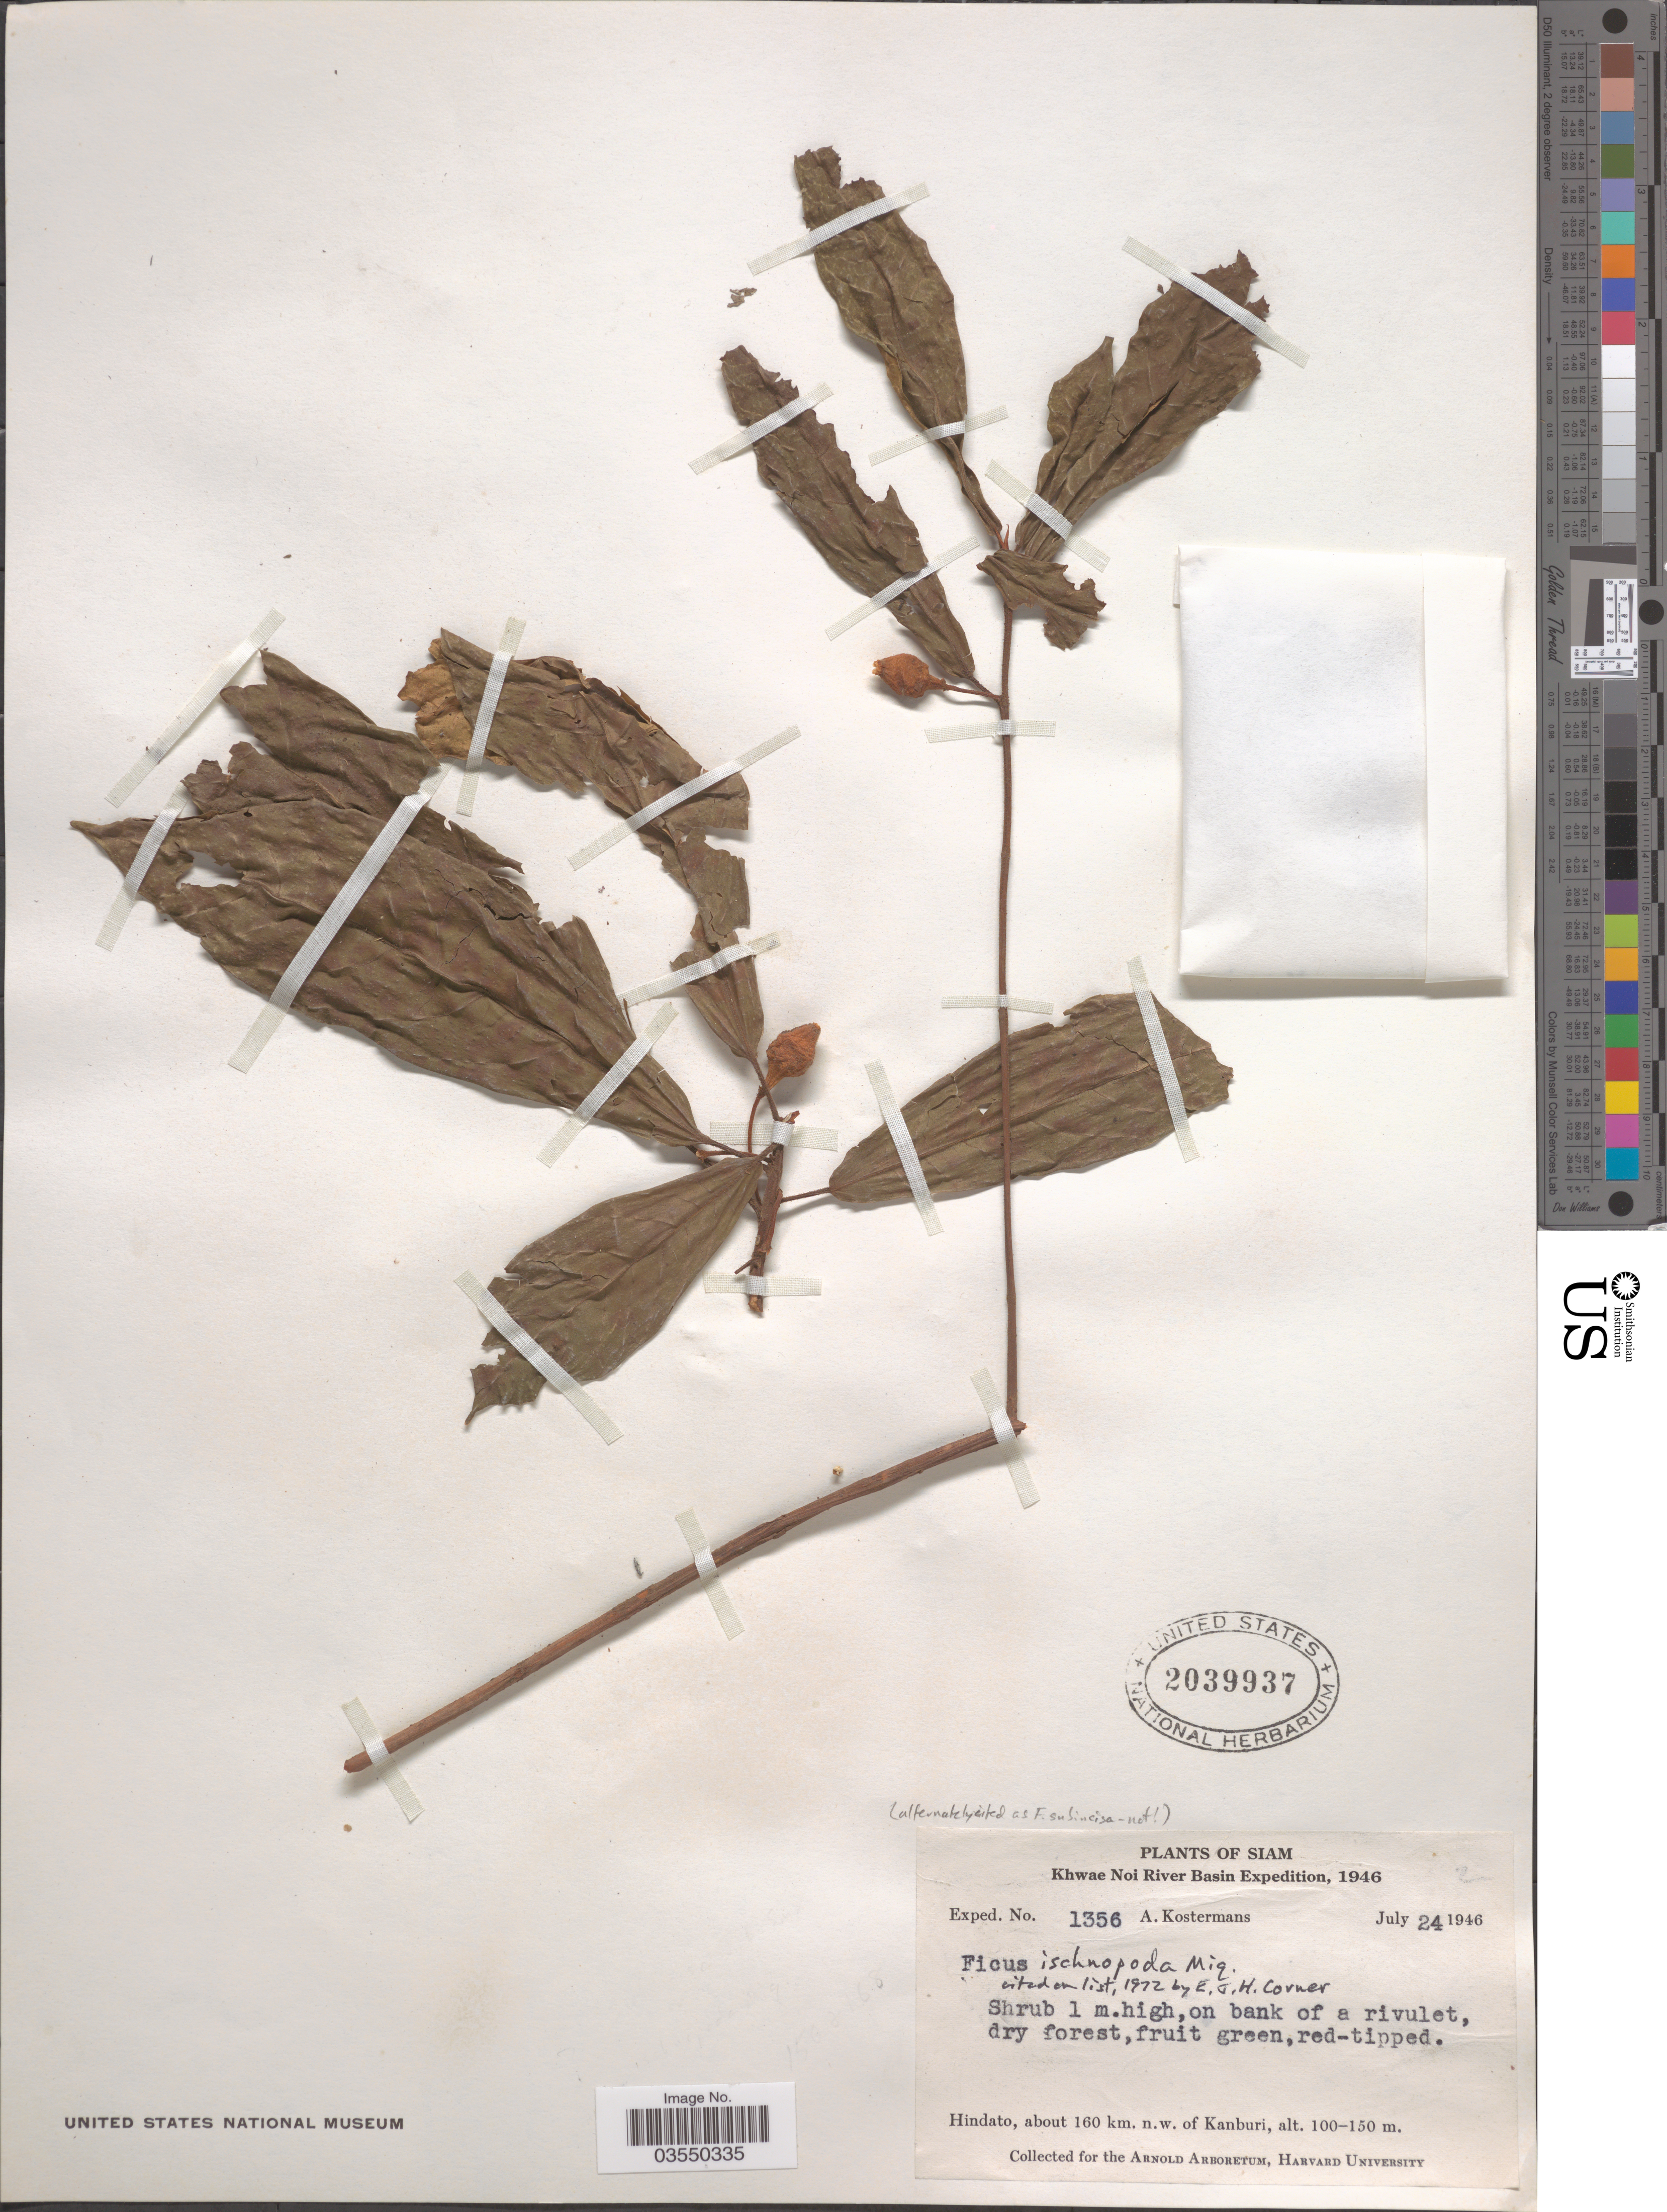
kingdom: Plantae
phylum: Tracheophyta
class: Magnoliopsida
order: Rosales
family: Moraceae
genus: Ficus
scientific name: Ficus ischnopoda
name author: Miq.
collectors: A. J. G. Kostermans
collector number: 1356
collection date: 1946-07-24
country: Thailand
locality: Siam. Khwae Noi River Basin? Hindato, about 160 km. n.w. of Kanburi.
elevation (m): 100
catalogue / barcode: US 2039937